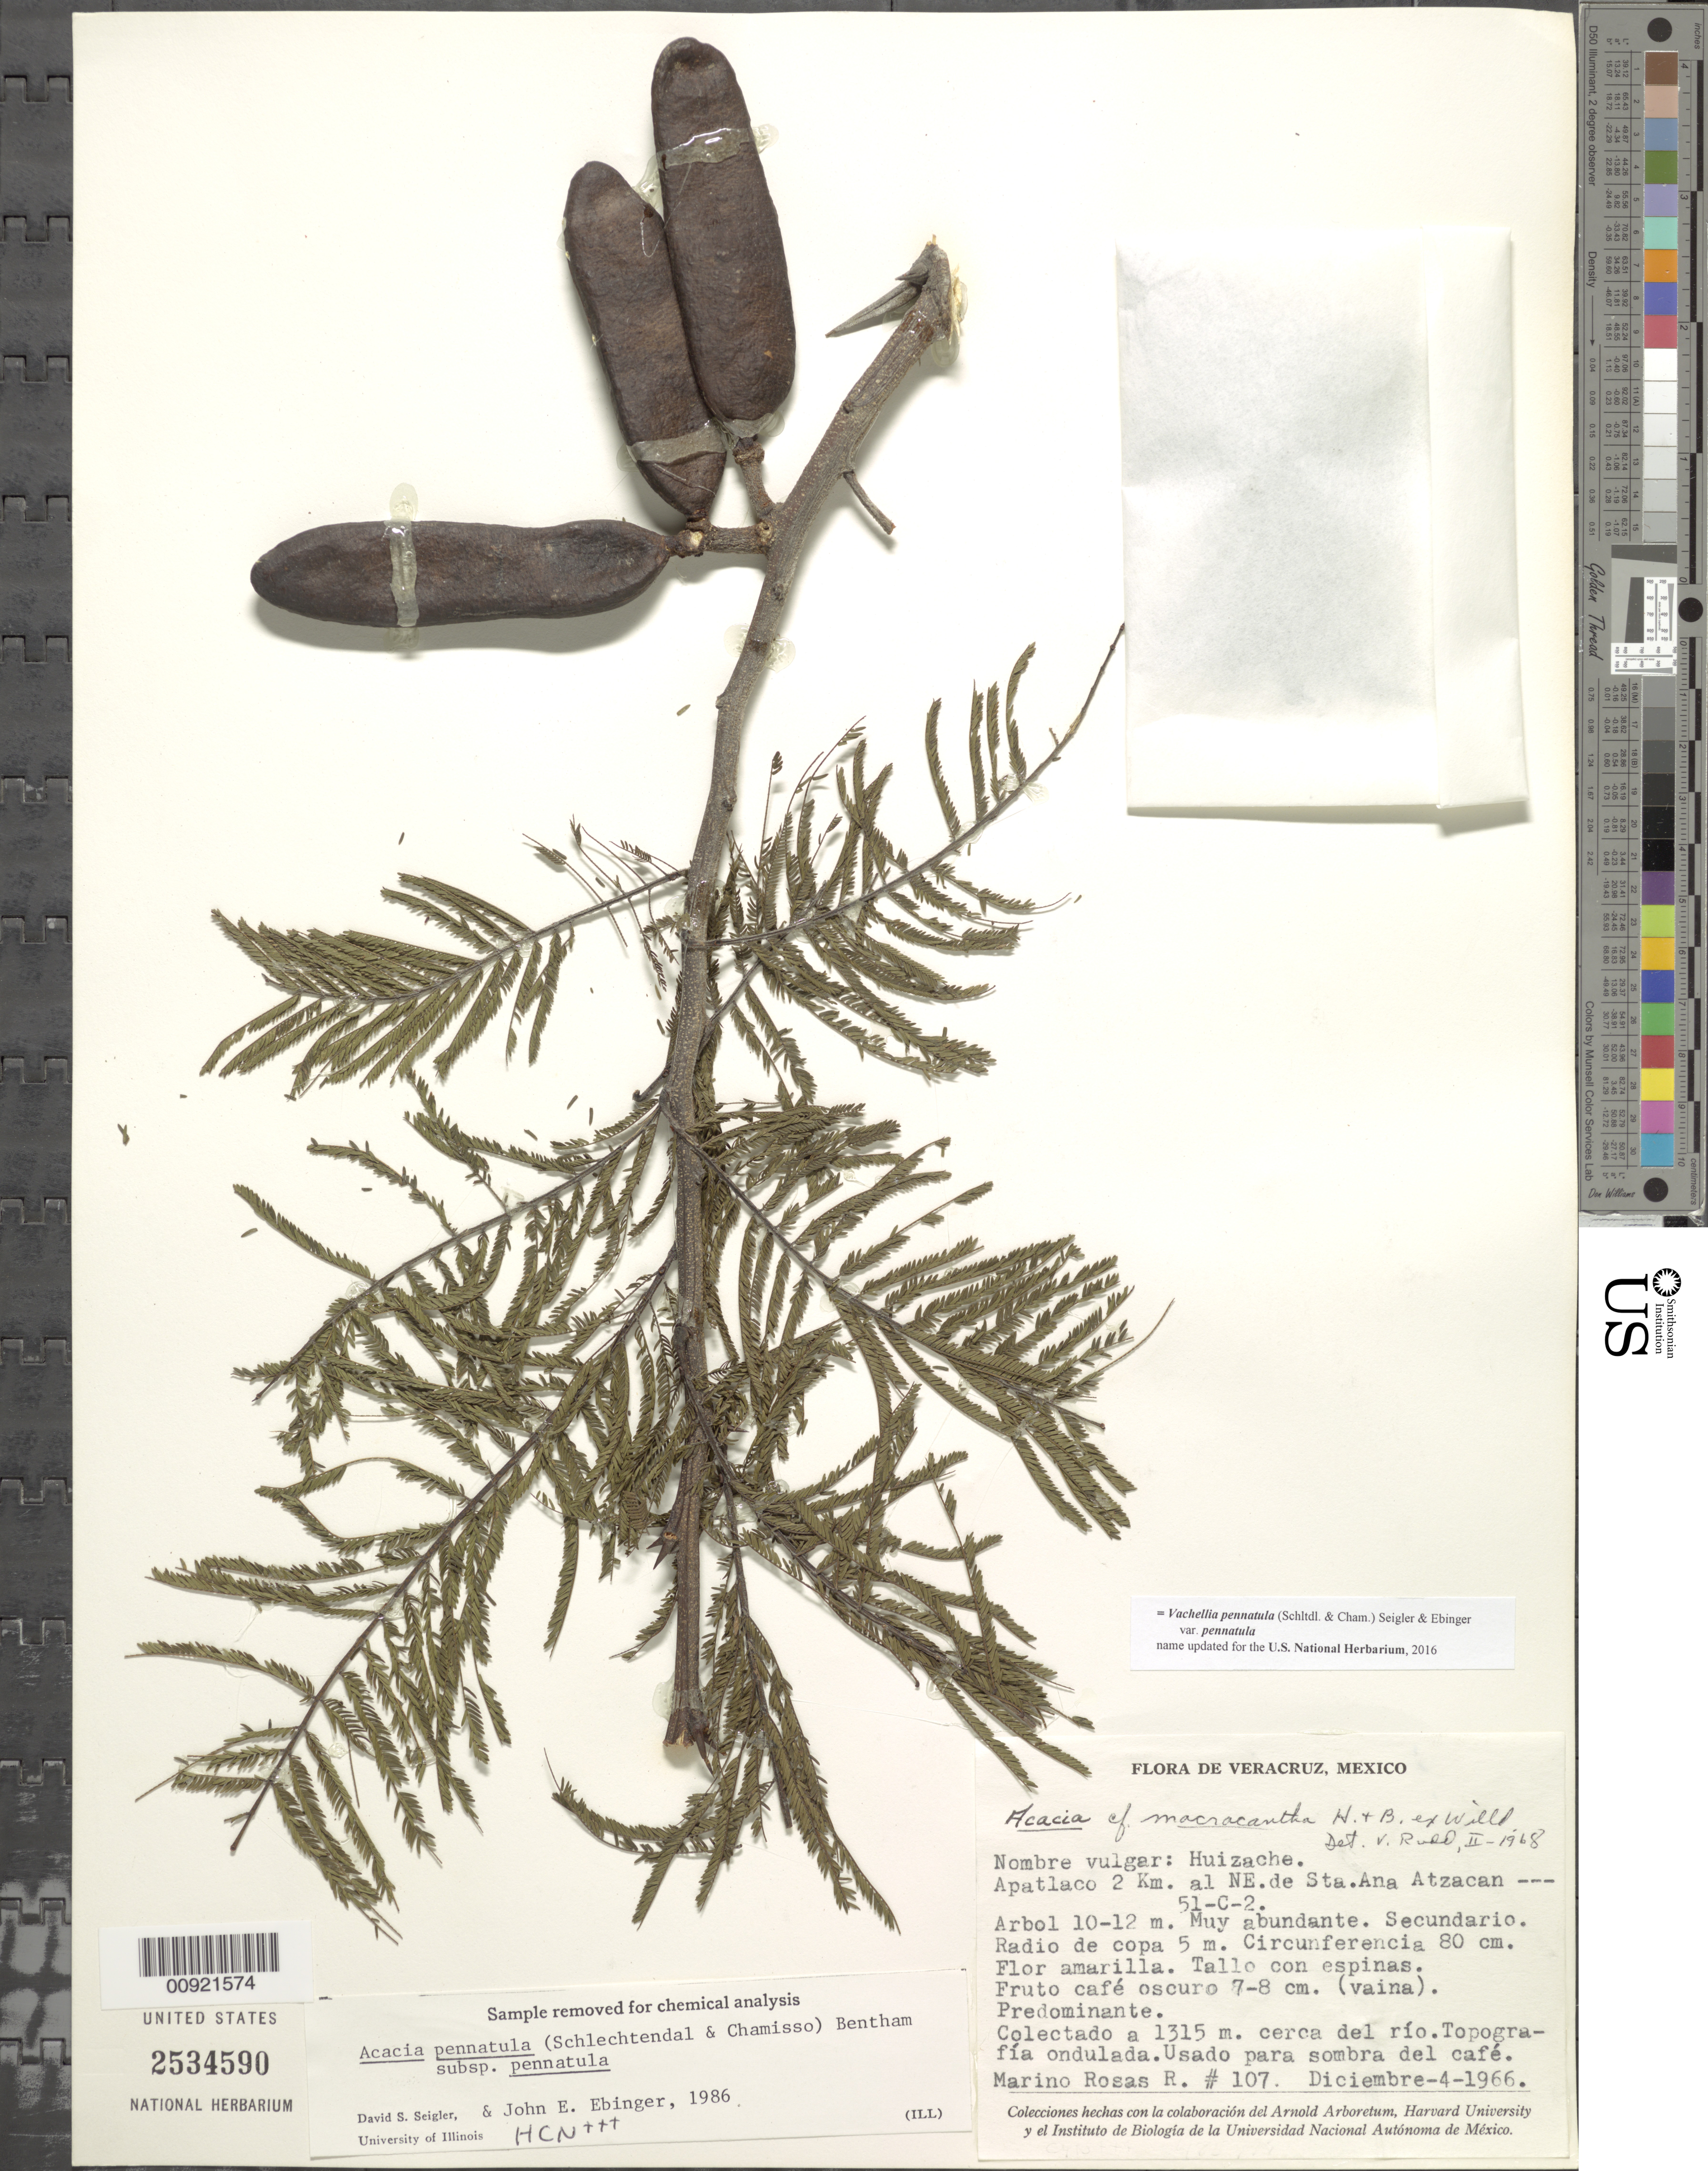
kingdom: Plantae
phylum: Tracheophyta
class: Magnoliopsida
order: Fabales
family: Fabaceae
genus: Vachellia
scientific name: Vachellia pennatula var. pennatula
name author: (Schltdl. & Cham.) Seigler & Ebinger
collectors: M. Rosas R.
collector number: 107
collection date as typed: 04 Dec 1966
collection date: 1966-12-04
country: Mexico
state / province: Veracruz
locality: Apatlaco 2 km. al NE de Sta. Ana Atzacan -- 51-C-2.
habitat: Cerca del río. Topografía ondulada.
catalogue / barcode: US 2534590